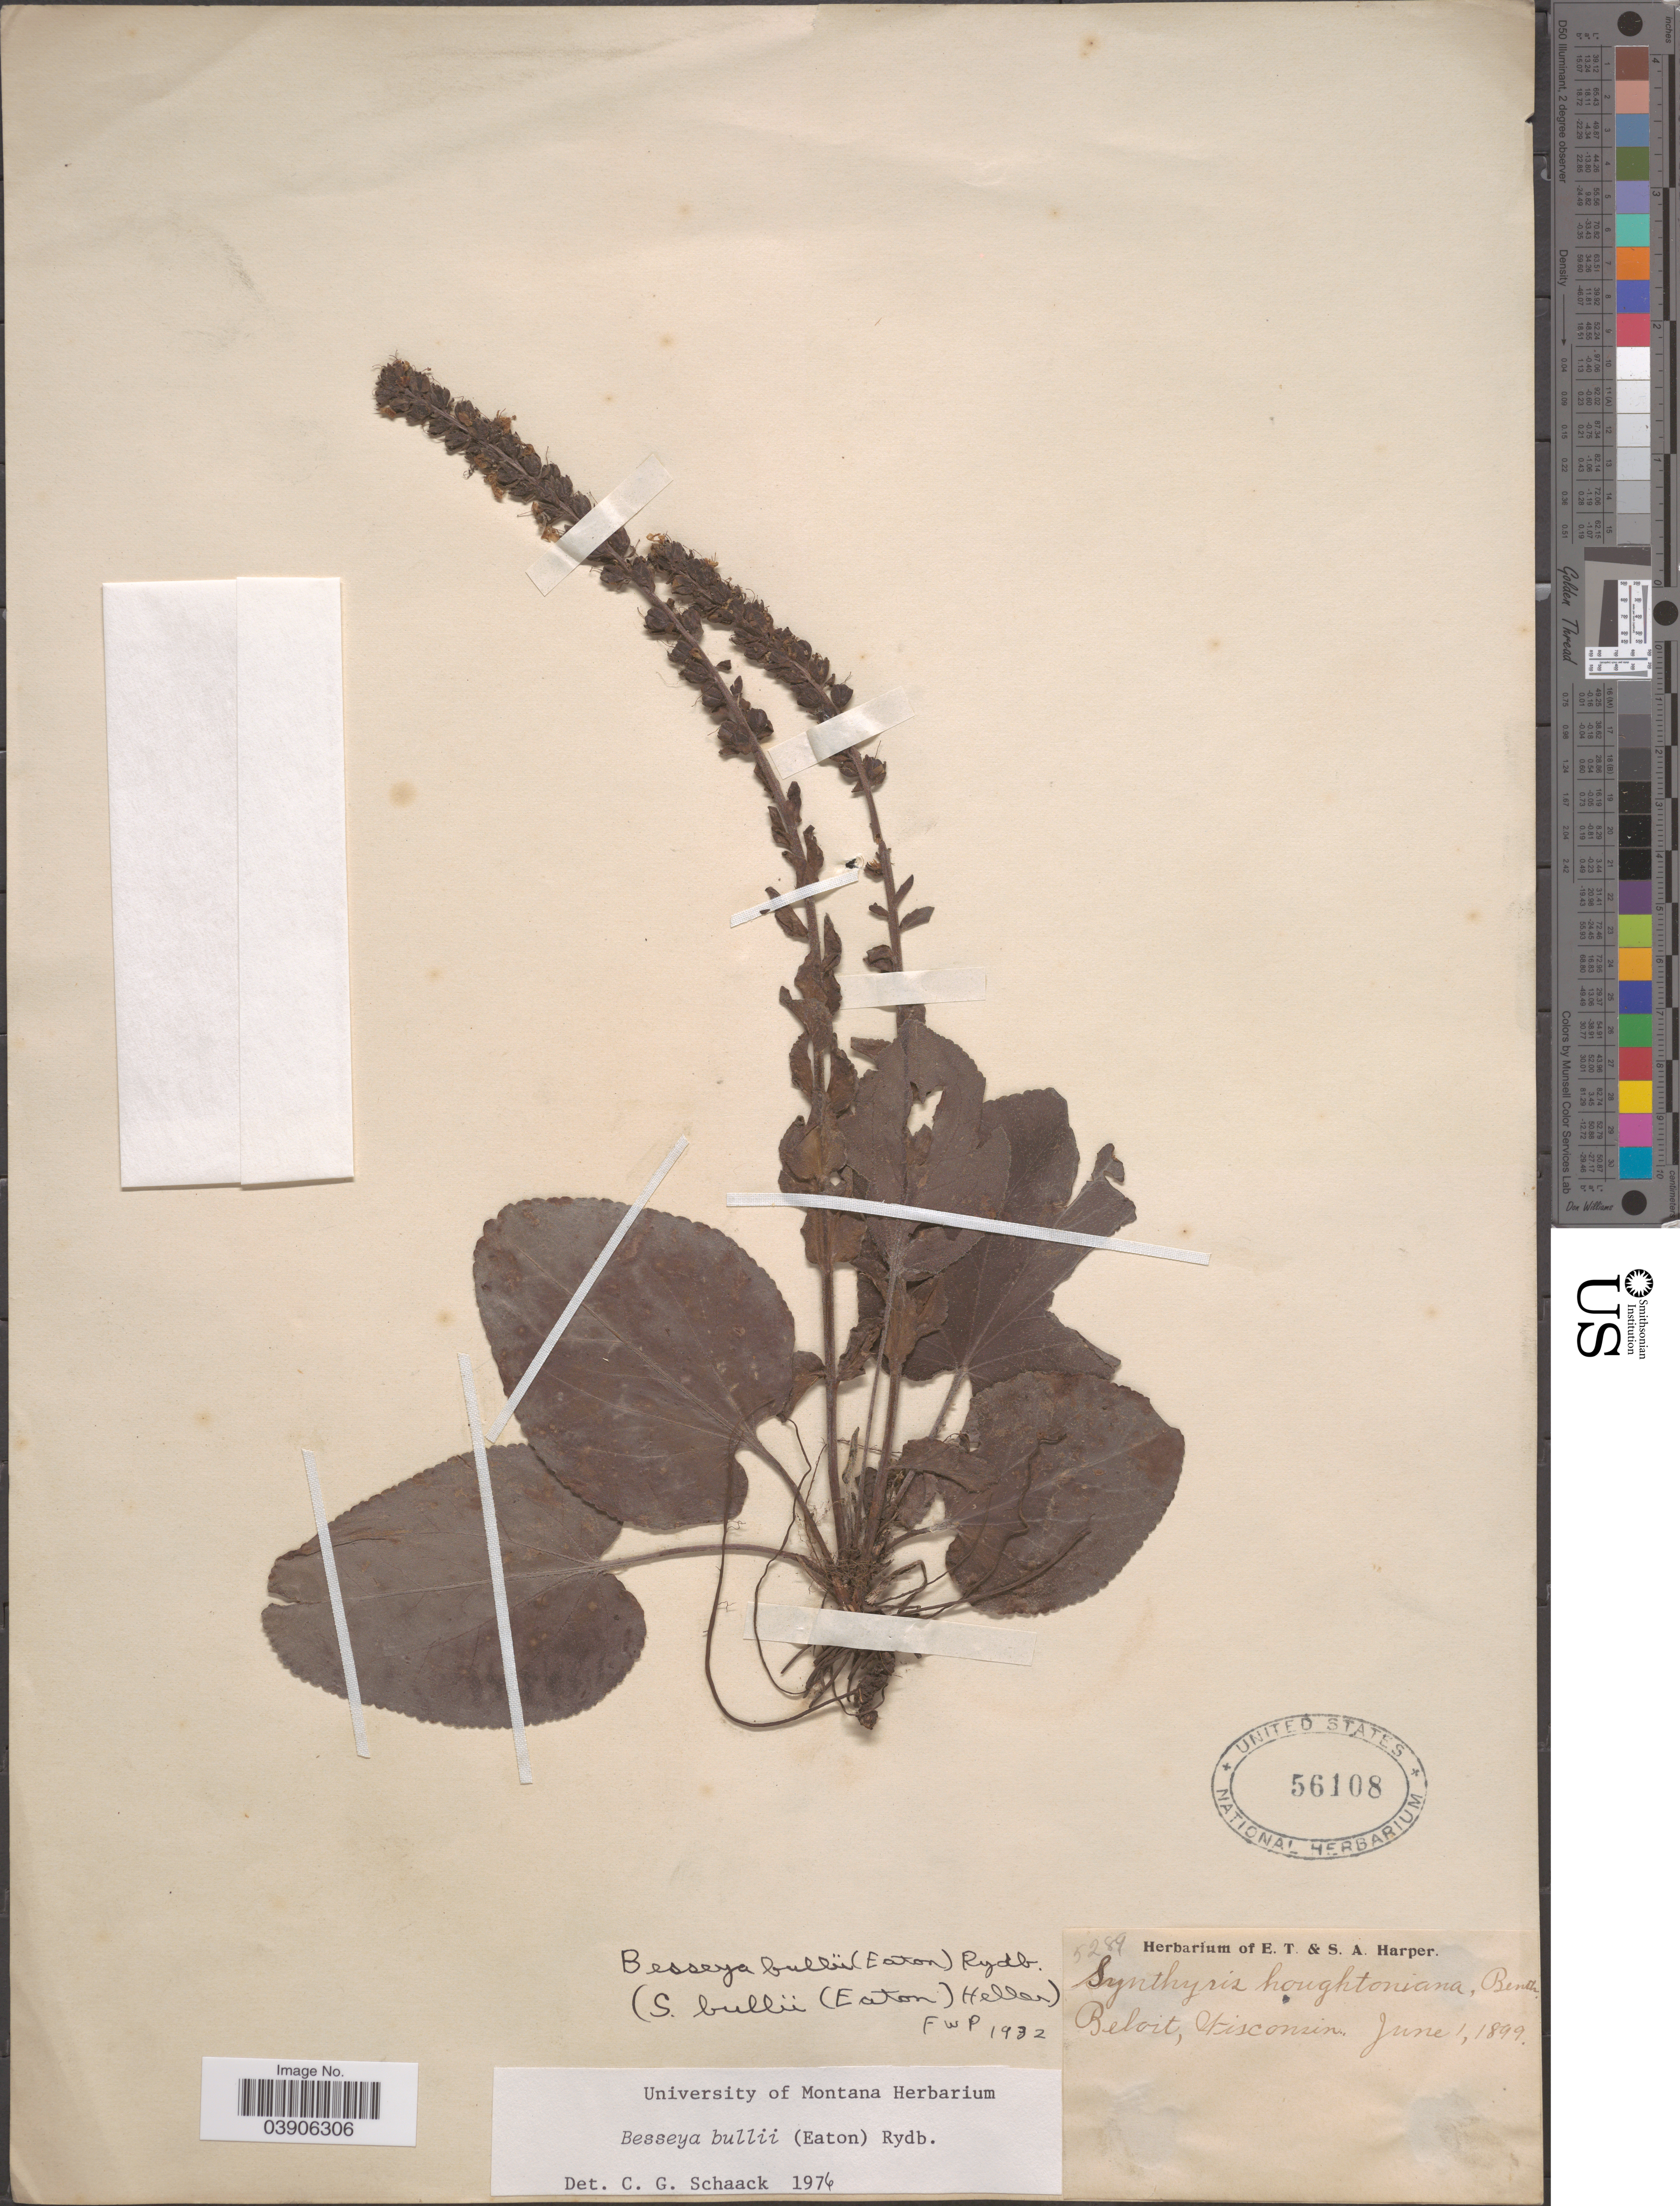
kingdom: Plantae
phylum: Tracheophyta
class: Magnoliopsida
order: Lamiales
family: Plantaginaceae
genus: Synthyris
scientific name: Synthyris bullii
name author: (Eaton) A. Heller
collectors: ex herb. E. T. & S. A. Harper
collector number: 5289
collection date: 1899-06-01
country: United States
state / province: Wisconsin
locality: Beloit.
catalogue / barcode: US 56108